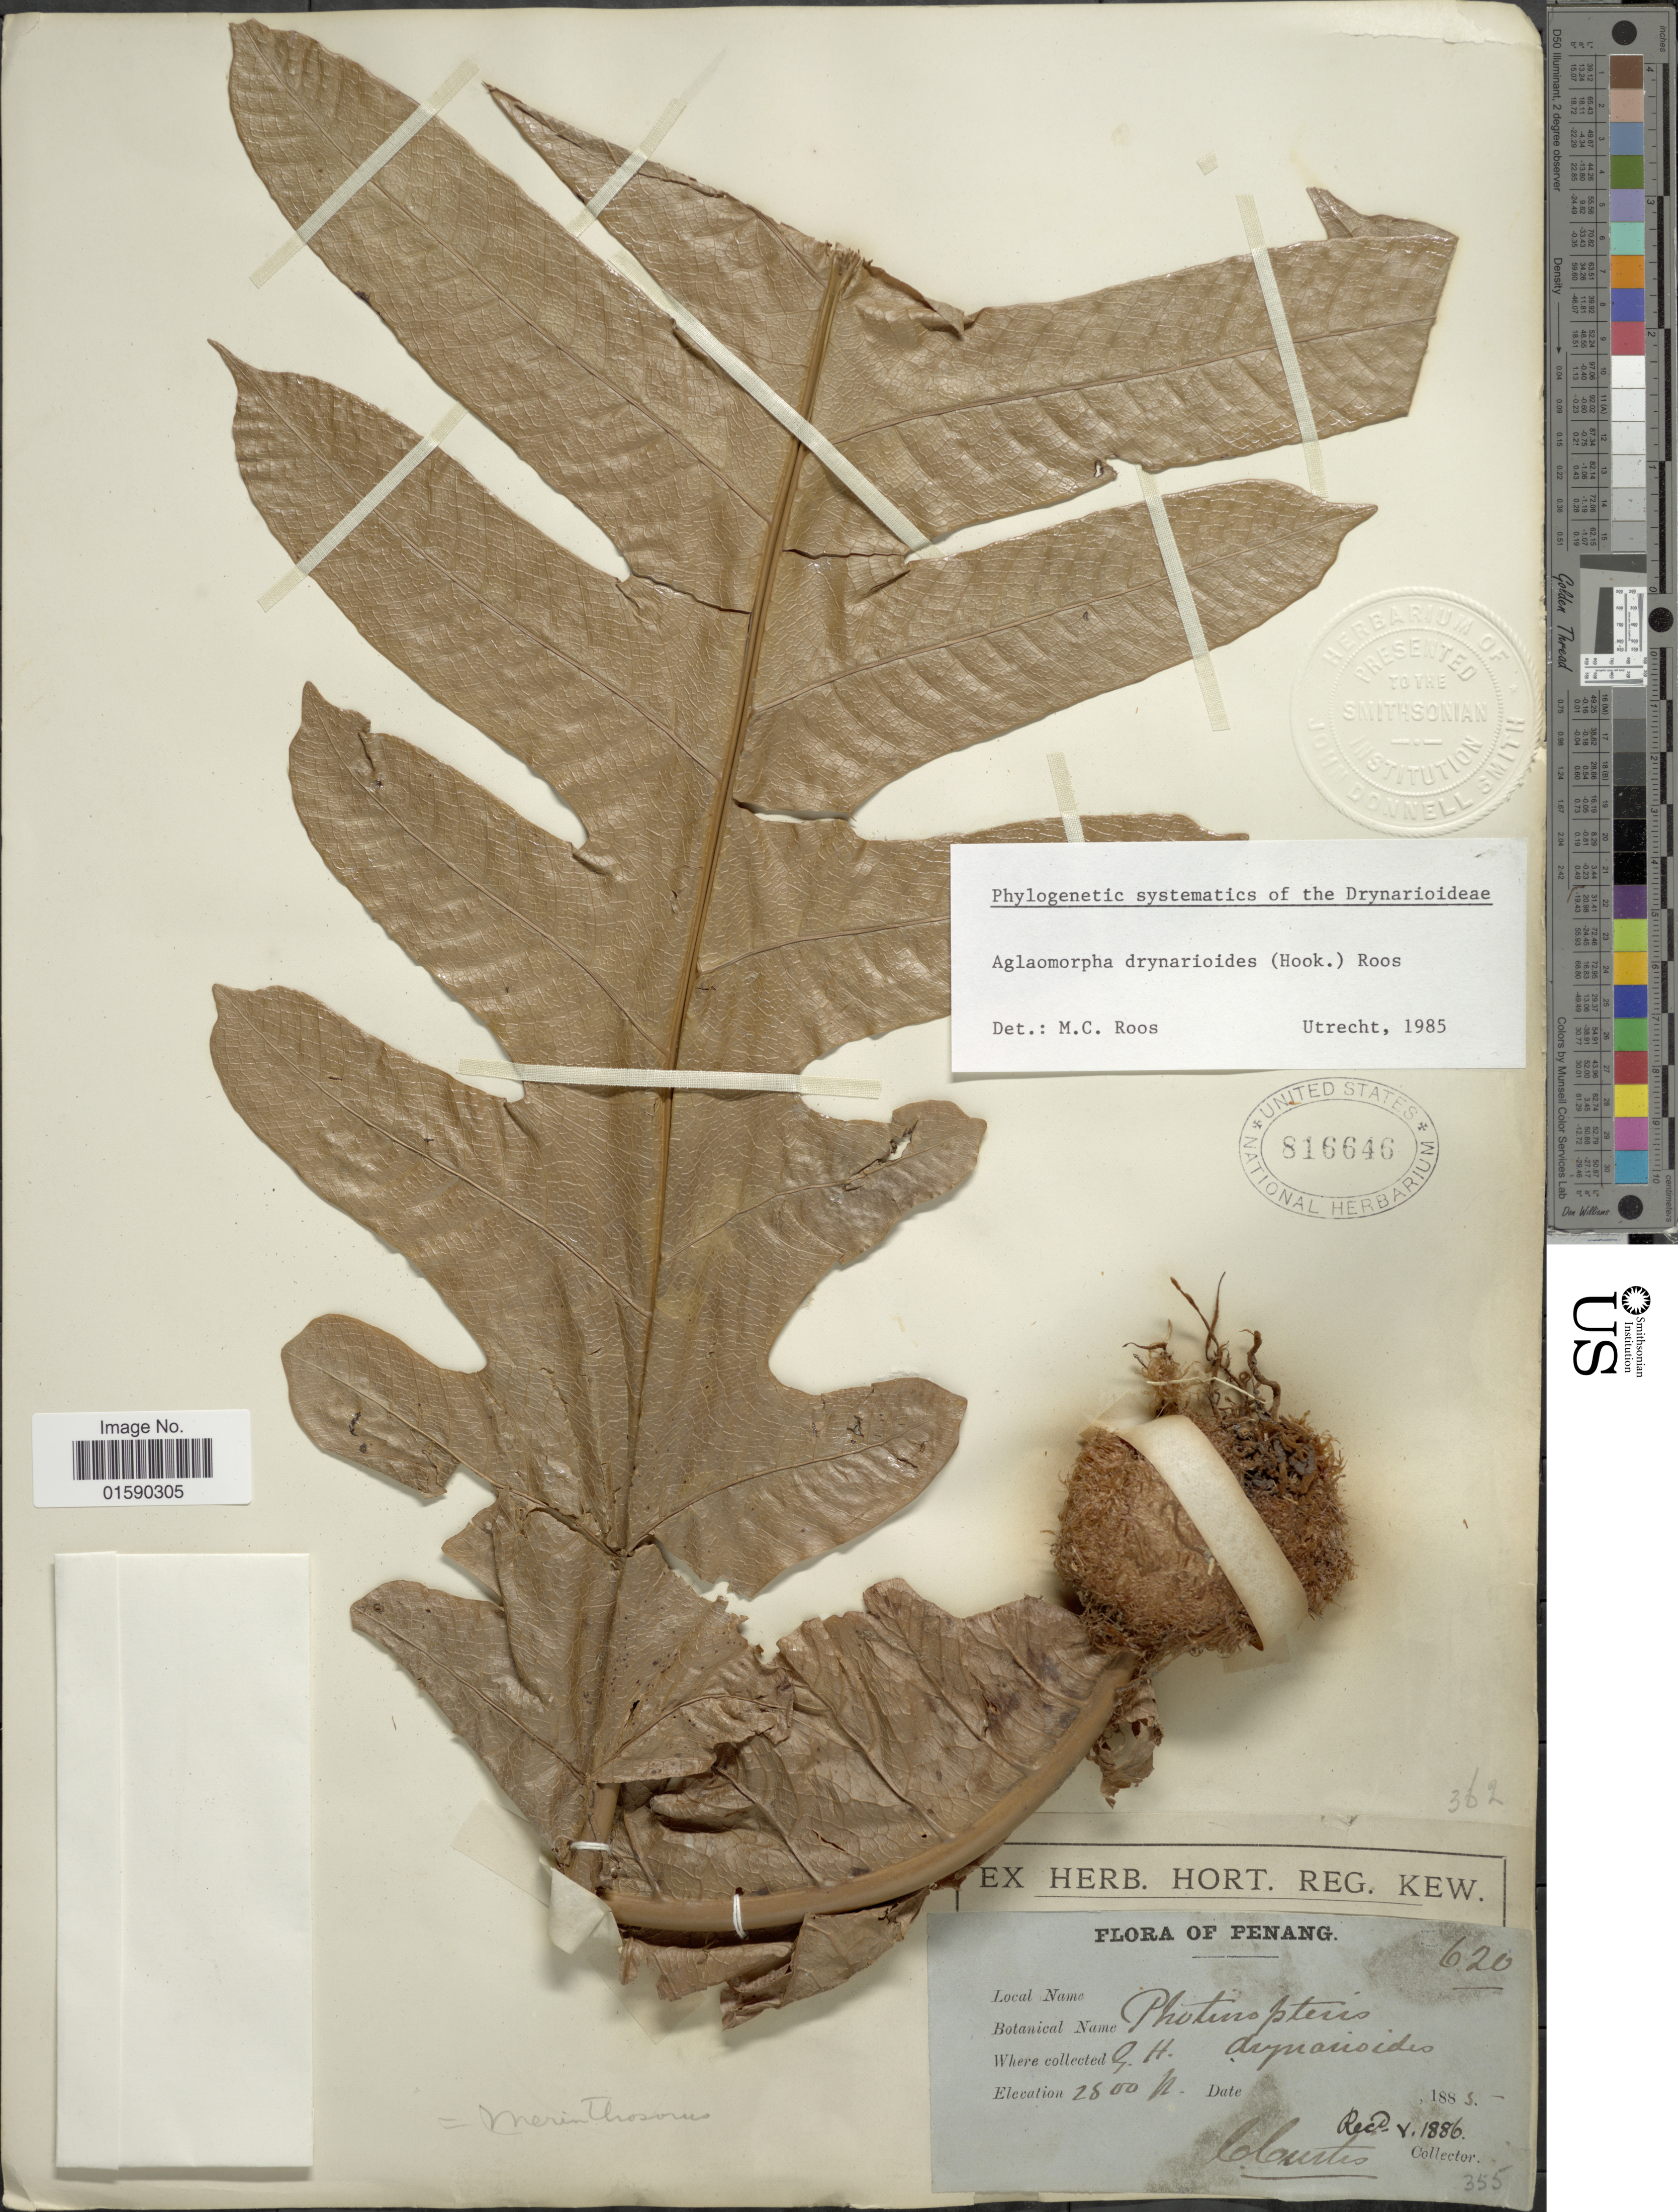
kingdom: Plantae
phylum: Tracheophyta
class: Polypodiopsida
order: Polypodiales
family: Polypodiaceae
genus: Aglaomorpha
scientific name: Aglaomorpha drynarioides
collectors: C. Curtis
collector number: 620/355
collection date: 1885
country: Malaysia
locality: Penang, G.H.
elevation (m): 853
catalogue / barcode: US 816646